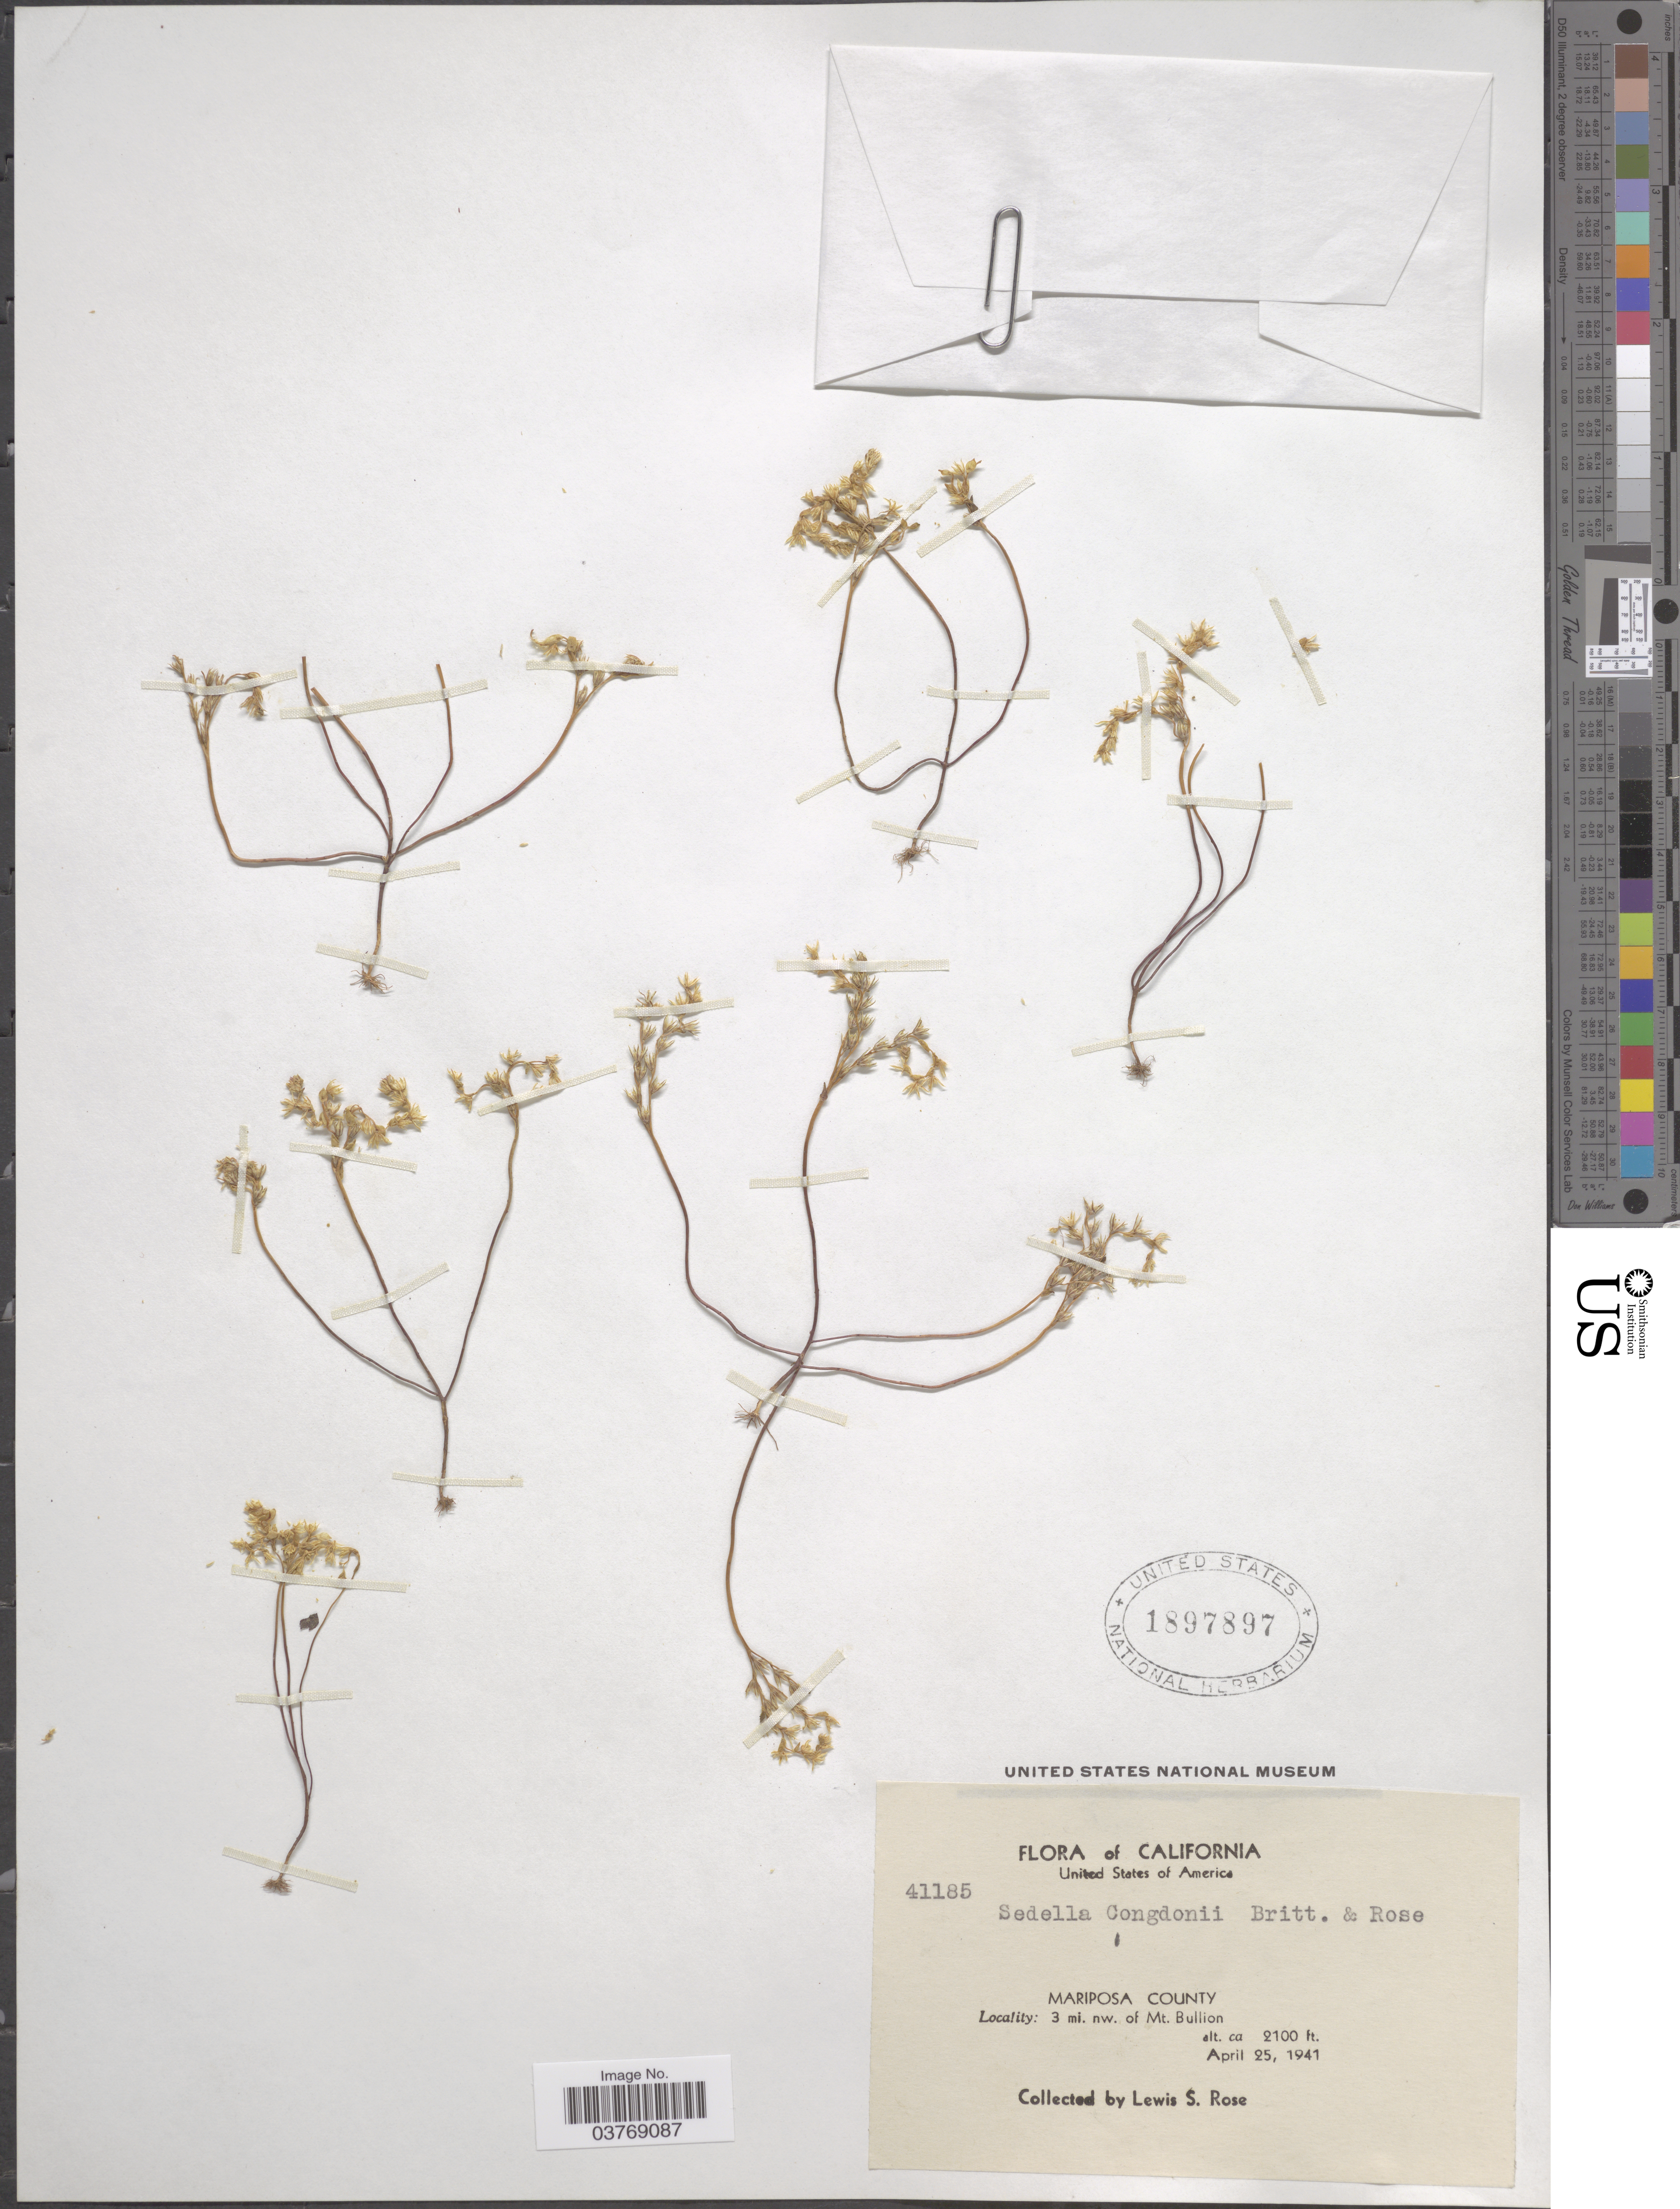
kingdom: Plantae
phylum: Tracheophyta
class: Magnoliopsida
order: Saxifragales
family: Crassulaceae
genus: Sedella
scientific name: Sedella congdonii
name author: (Eastw.) Britton & Rose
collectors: L. S. Rose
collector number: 41185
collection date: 1941-04-25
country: United States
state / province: California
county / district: Mariposa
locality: Mariposa County. 3 mi. nw. of Mt. Bullion.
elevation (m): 640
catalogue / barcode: US 1897897